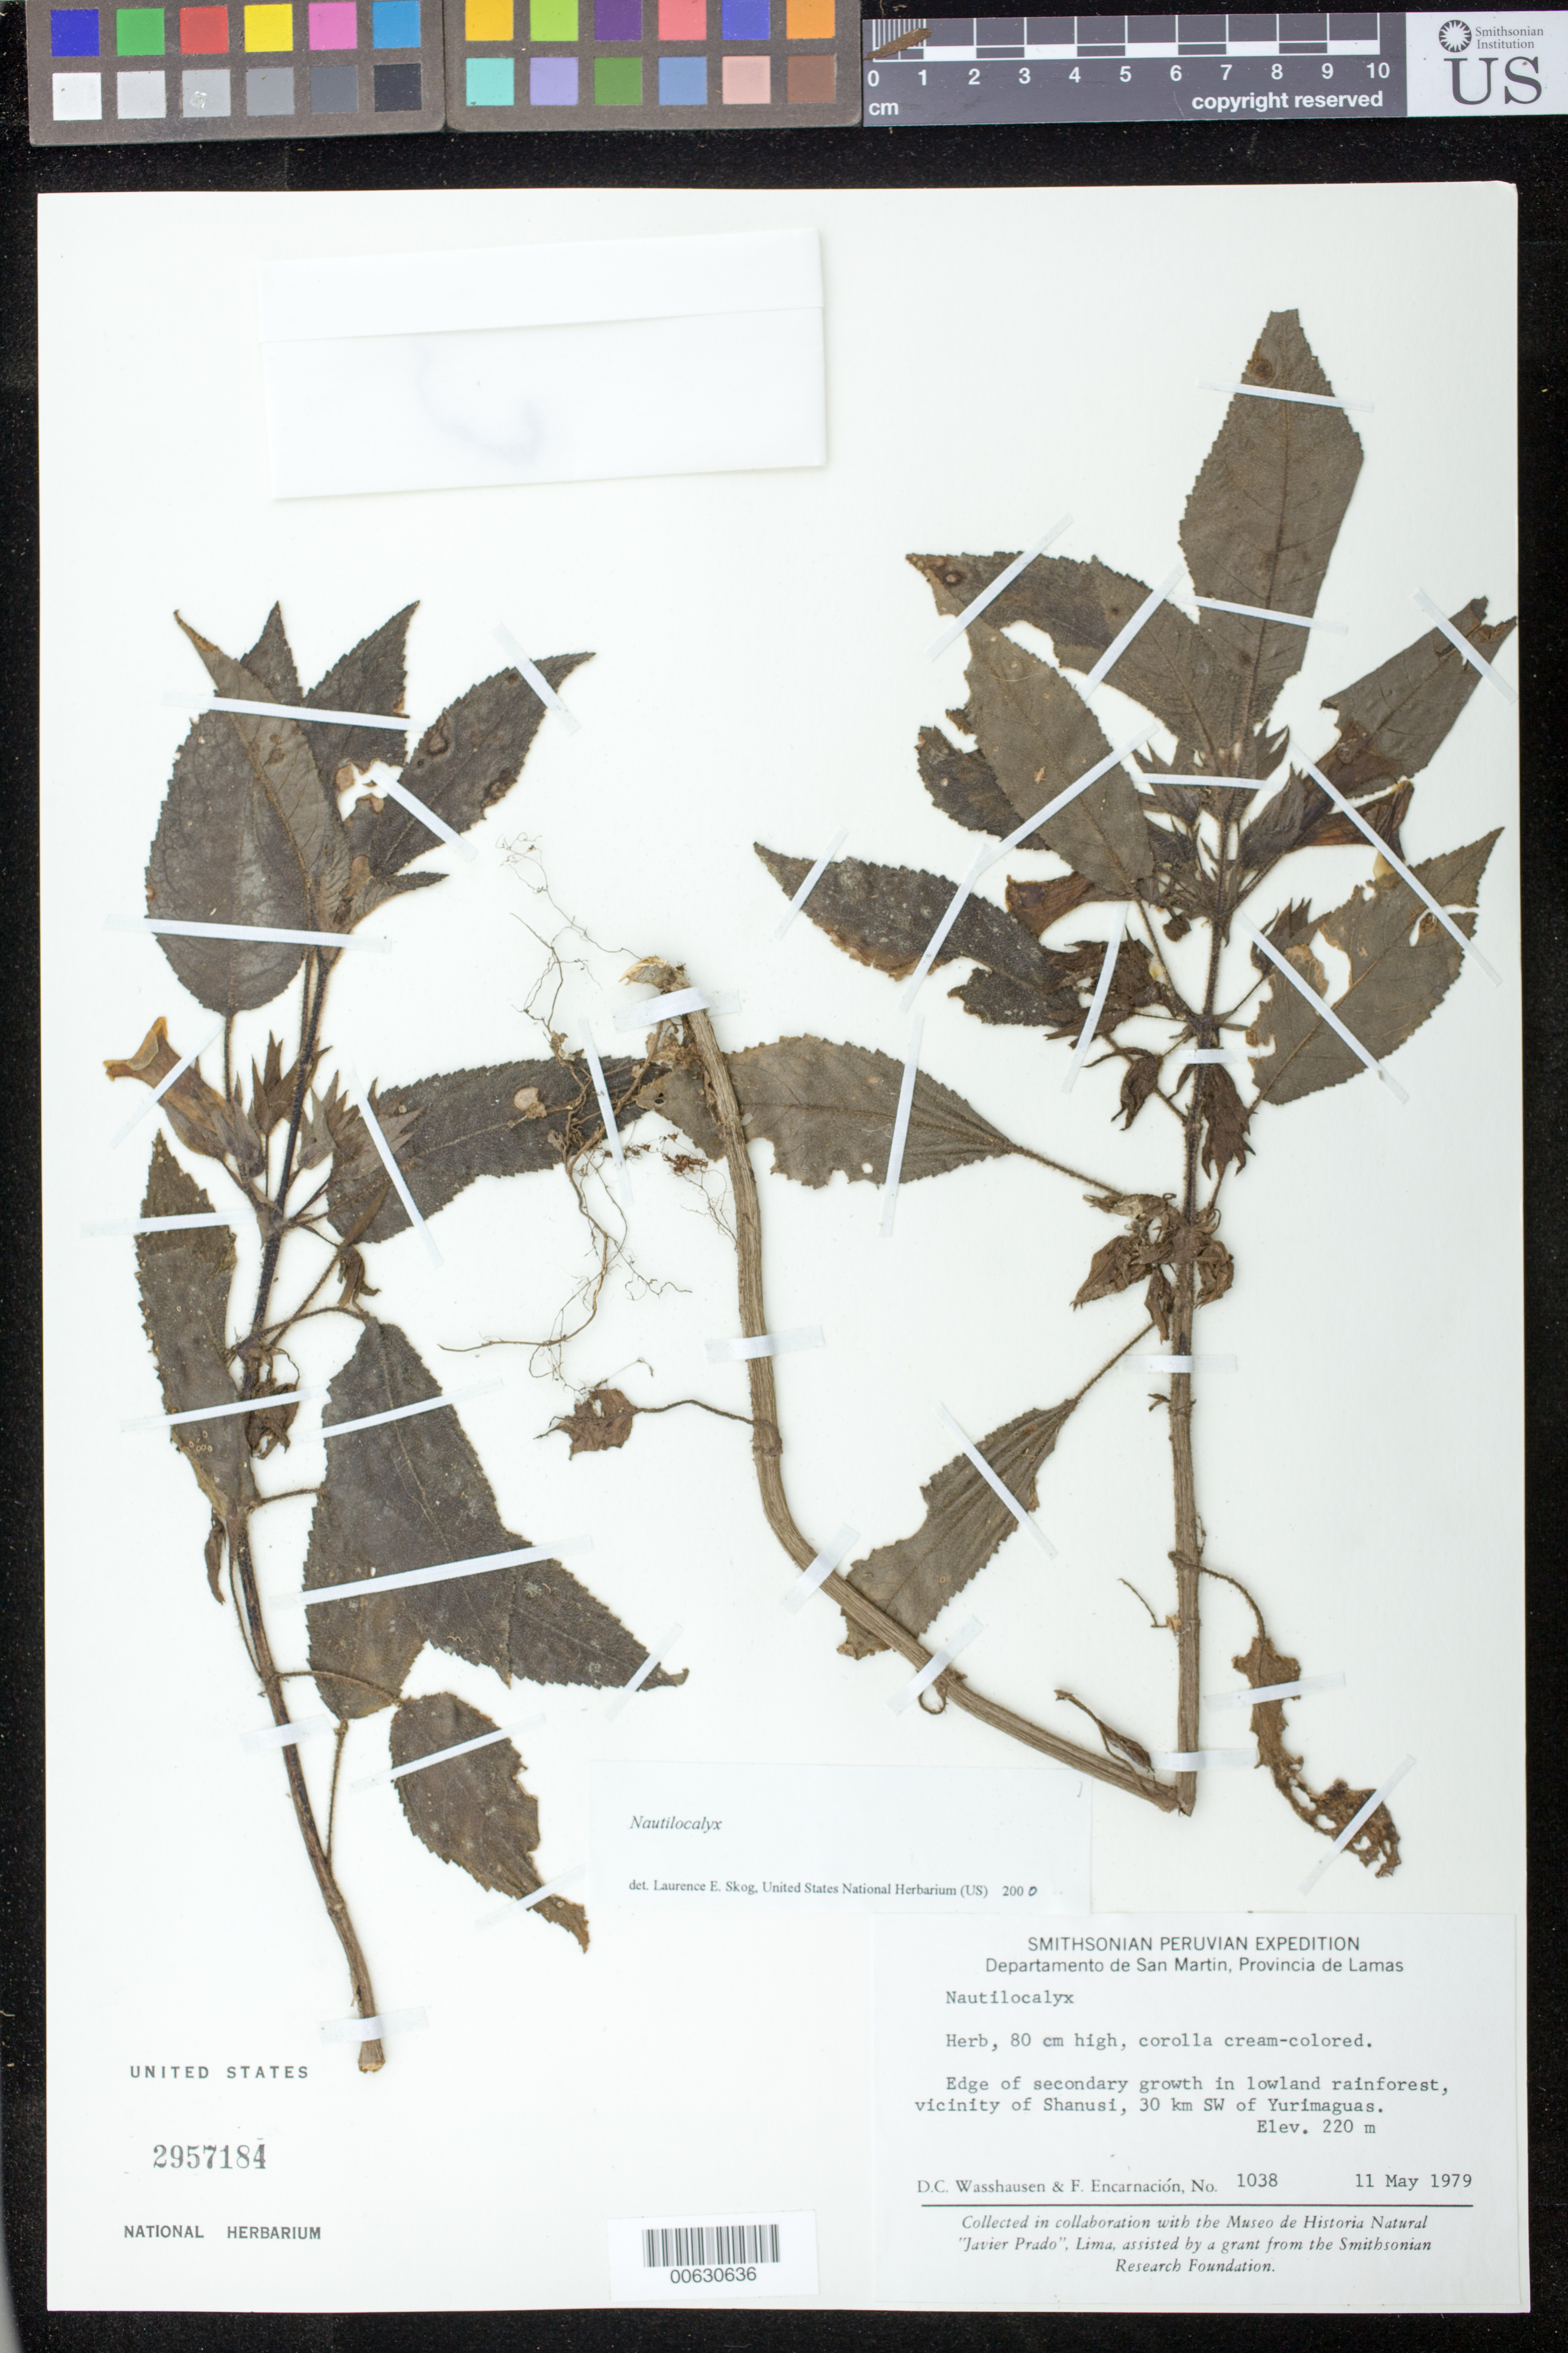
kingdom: Plantae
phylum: Tracheophyta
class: Magnoliopsida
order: Lamiales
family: Gesneriaceae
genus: Nautilocalyx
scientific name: Nautilocalyx hirsutus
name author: (Sprague) Sprague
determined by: Clark, J. L., (SEL), The Marie Selby Botanical Garden (UNITED STATES)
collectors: D. C. Wasshausen & F. Encarnación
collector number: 1038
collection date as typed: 11 May 1979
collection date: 1979-05-11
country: Peru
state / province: San Martín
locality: Prov. Lamas; vicinity of Shanusi, 30 km SW of Yurimaguas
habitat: Edge of secondary growth in lowland rainforest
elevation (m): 220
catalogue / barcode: US 2957184